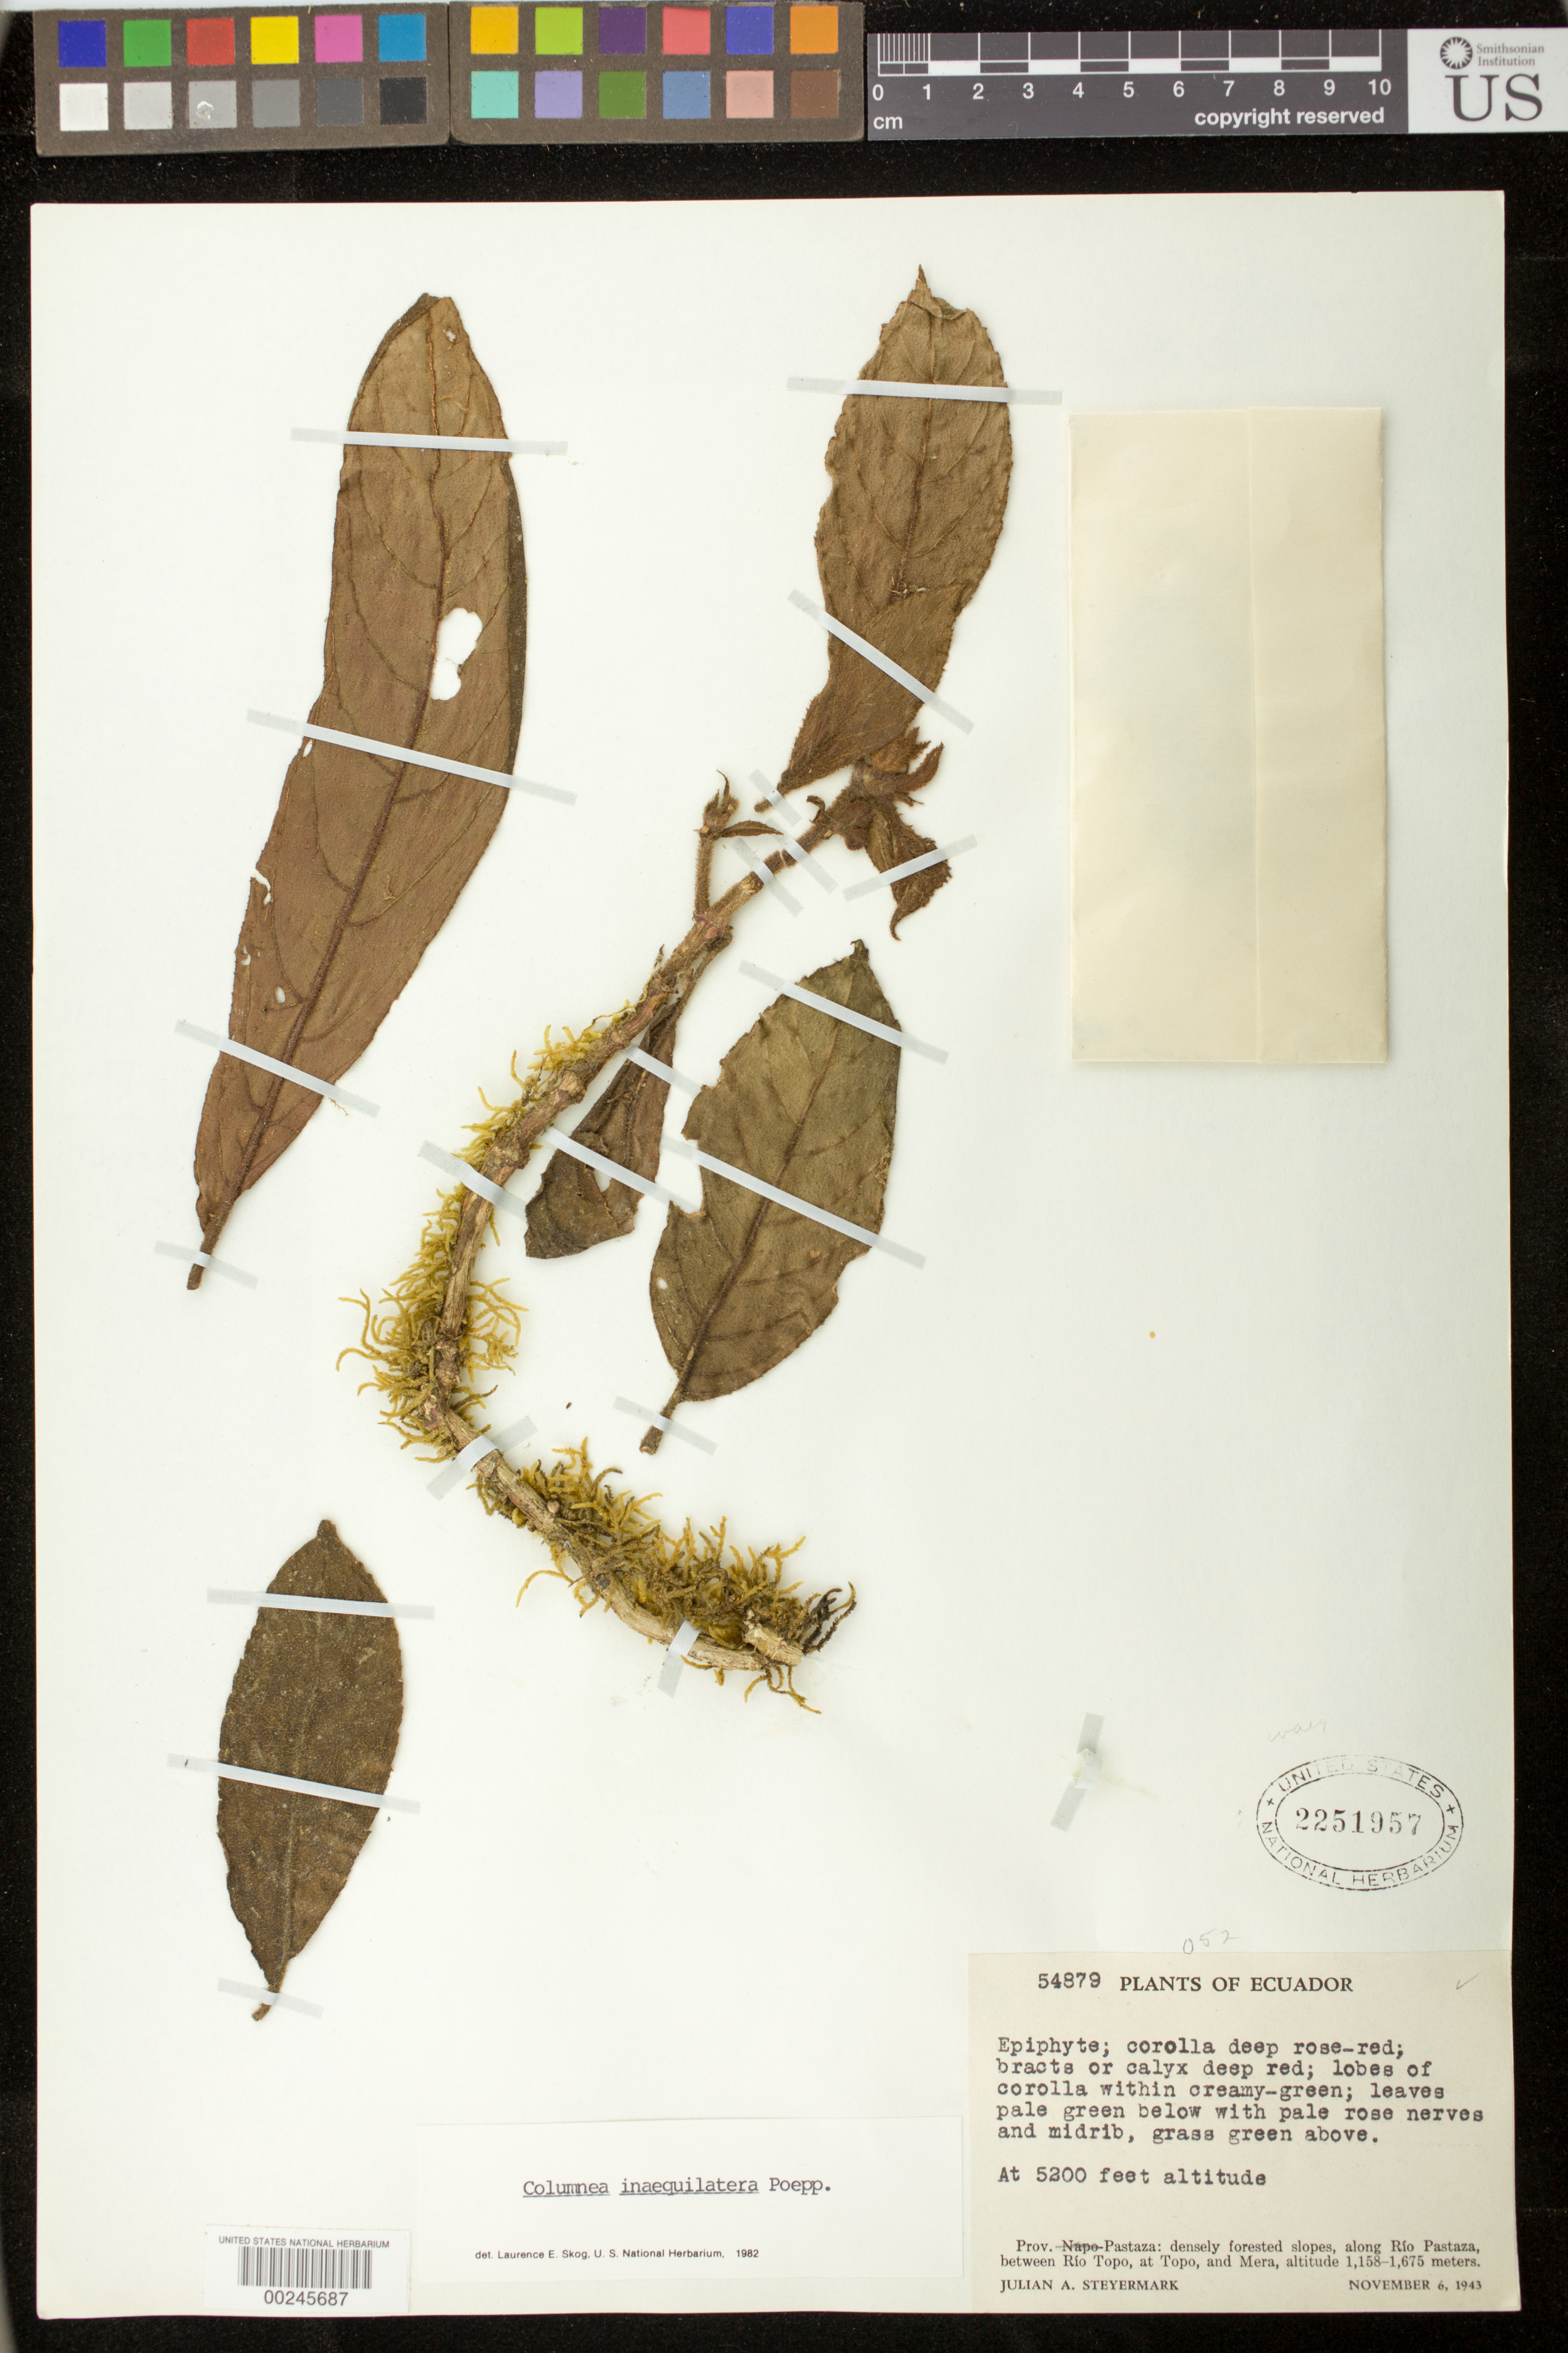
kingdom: Plantae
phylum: Tracheophyta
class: Magnoliopsida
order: Lamiales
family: Gesneriaceae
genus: Columnea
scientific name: Columnea inaequilatera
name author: Poepp.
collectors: J. Steyermark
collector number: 54879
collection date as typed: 06 Nov 1943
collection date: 1943-11-06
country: Ecuador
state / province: Pastaza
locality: Along Rio Pastaza, between Rio Topo, and Mera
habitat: Densely forested slopes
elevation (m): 1585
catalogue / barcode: US 2251957